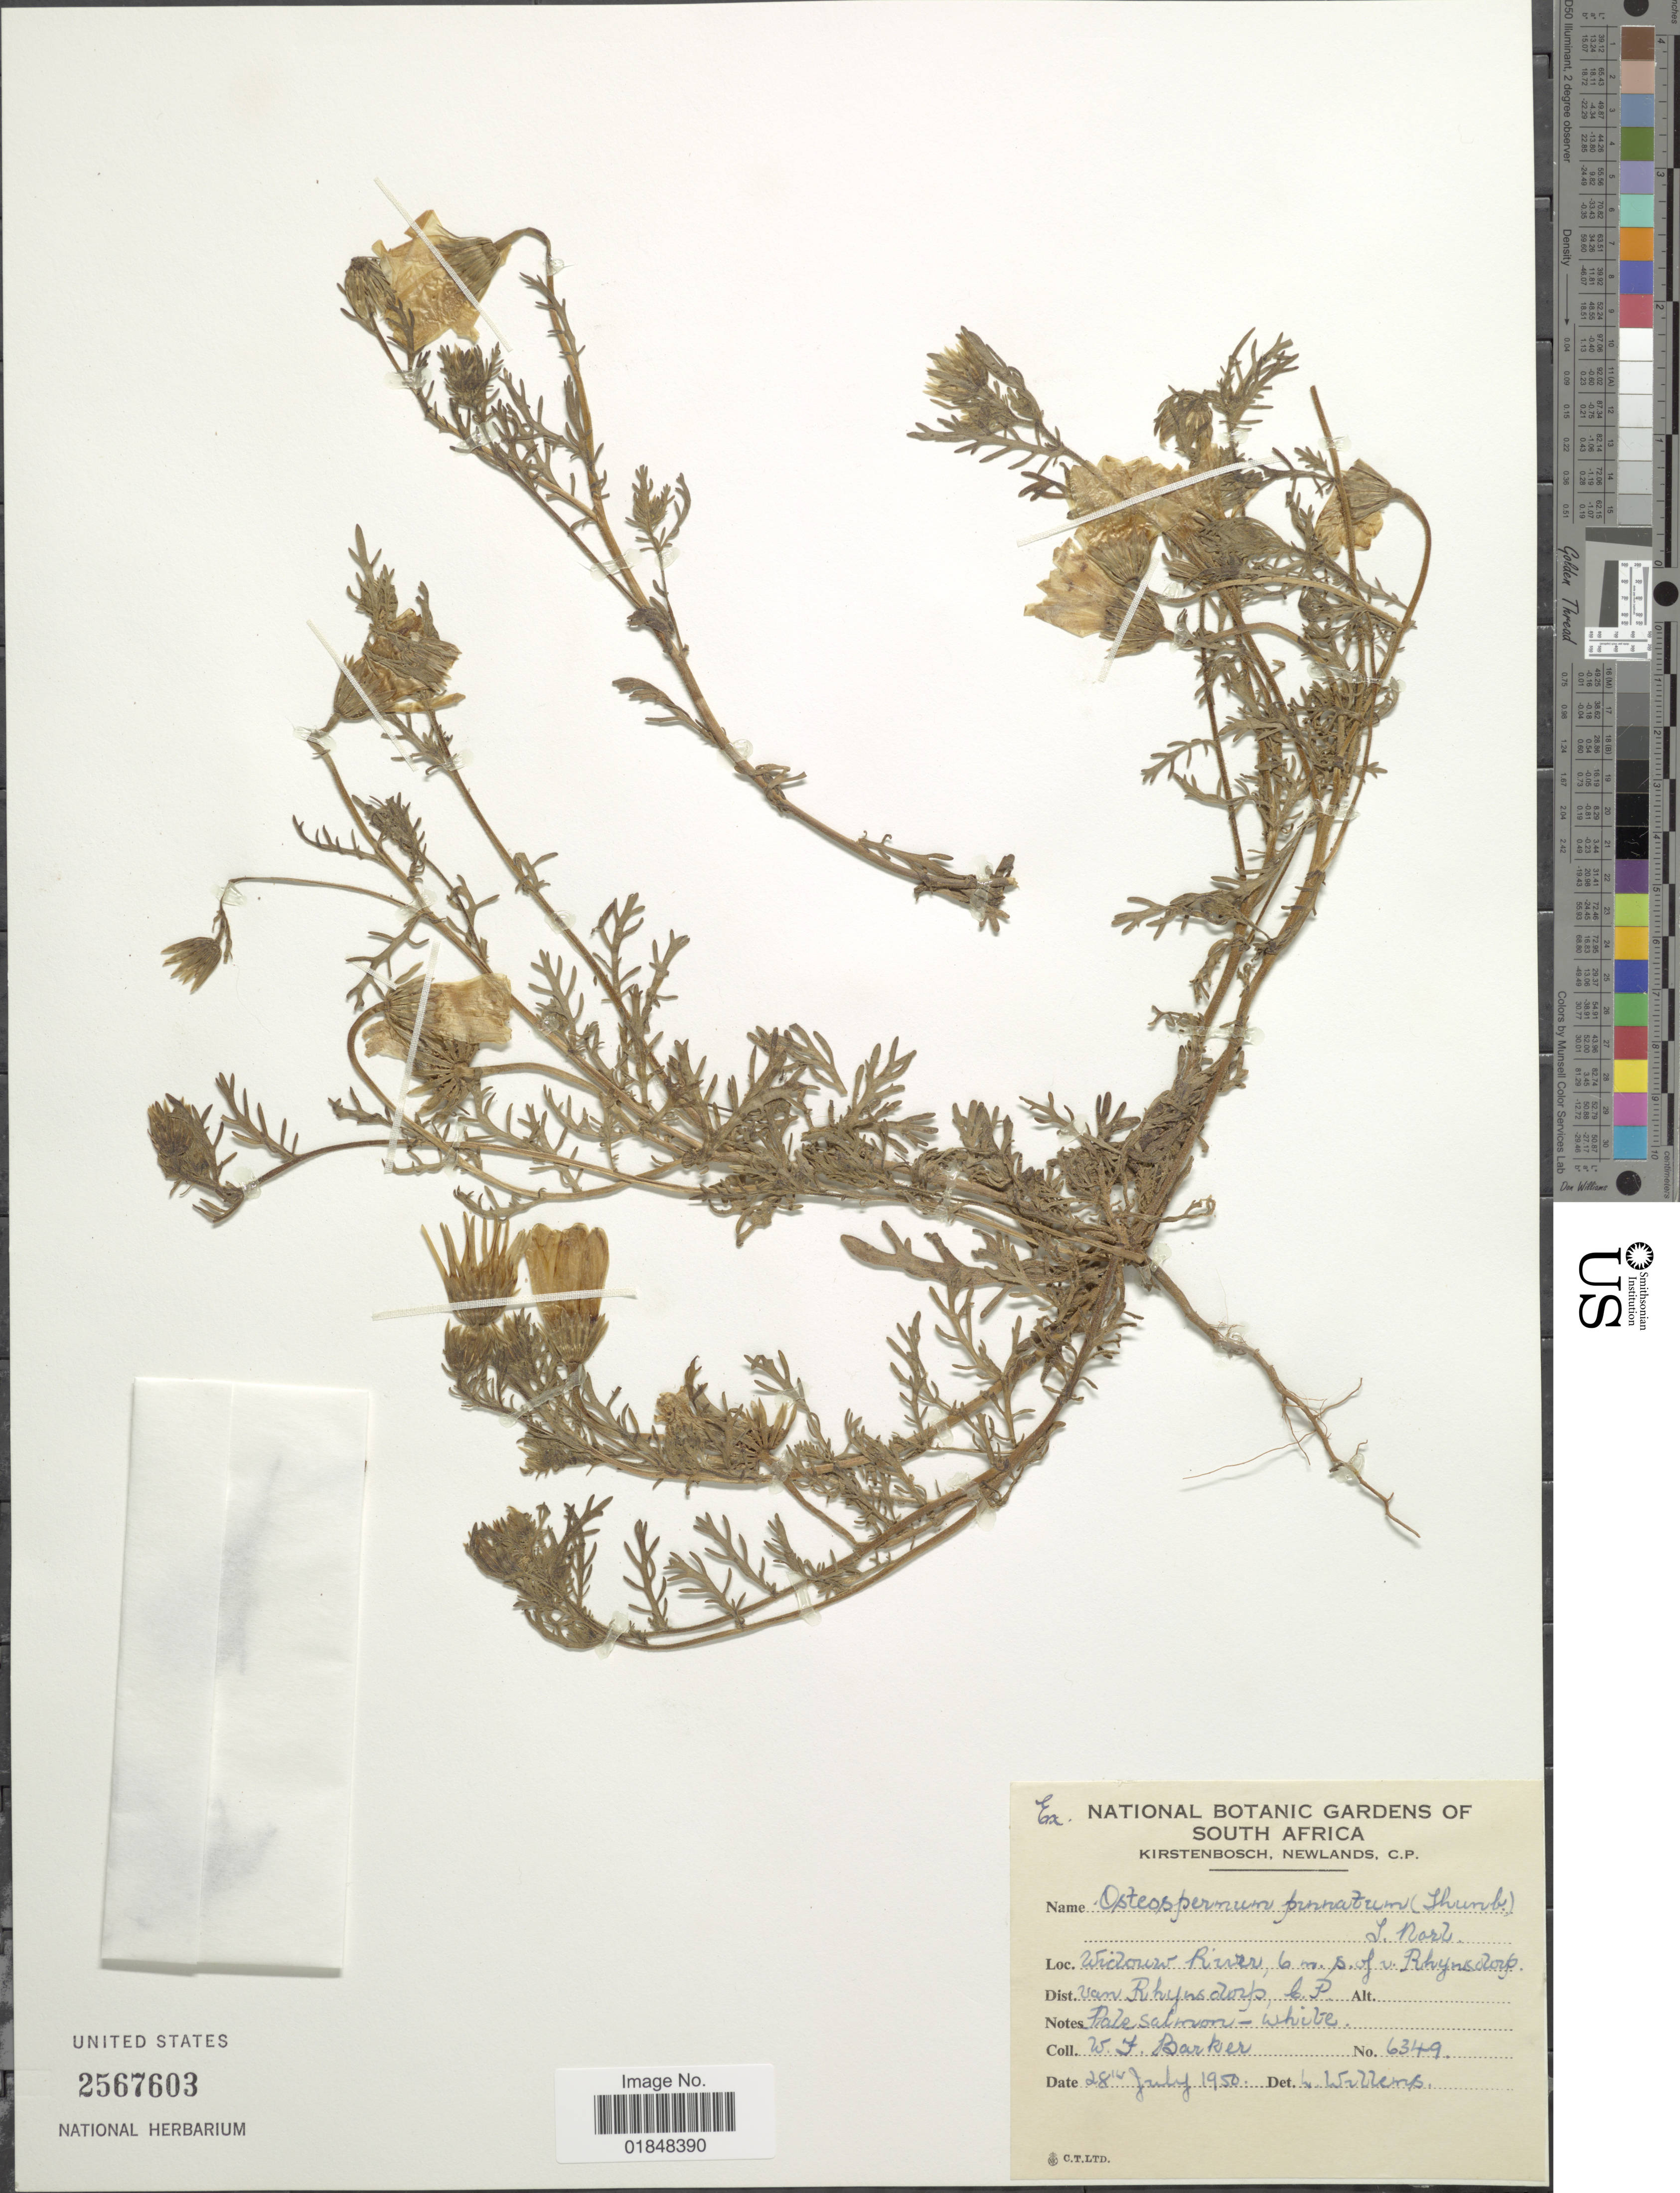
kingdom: Plantae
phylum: Tracheophyta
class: Magnoliopsida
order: Asterales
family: Asteraceae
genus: Osteospermum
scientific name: Osteospermum pinnatum var. pinnatum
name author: (Thunb.) Norl.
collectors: W. F. Barker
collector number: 6349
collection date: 1950-07-28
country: South Africa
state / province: Western Cape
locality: Wodouw River, 6 mi. S of Rhynsdorp Dost. Vanrhynsdorp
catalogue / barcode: US 2567603